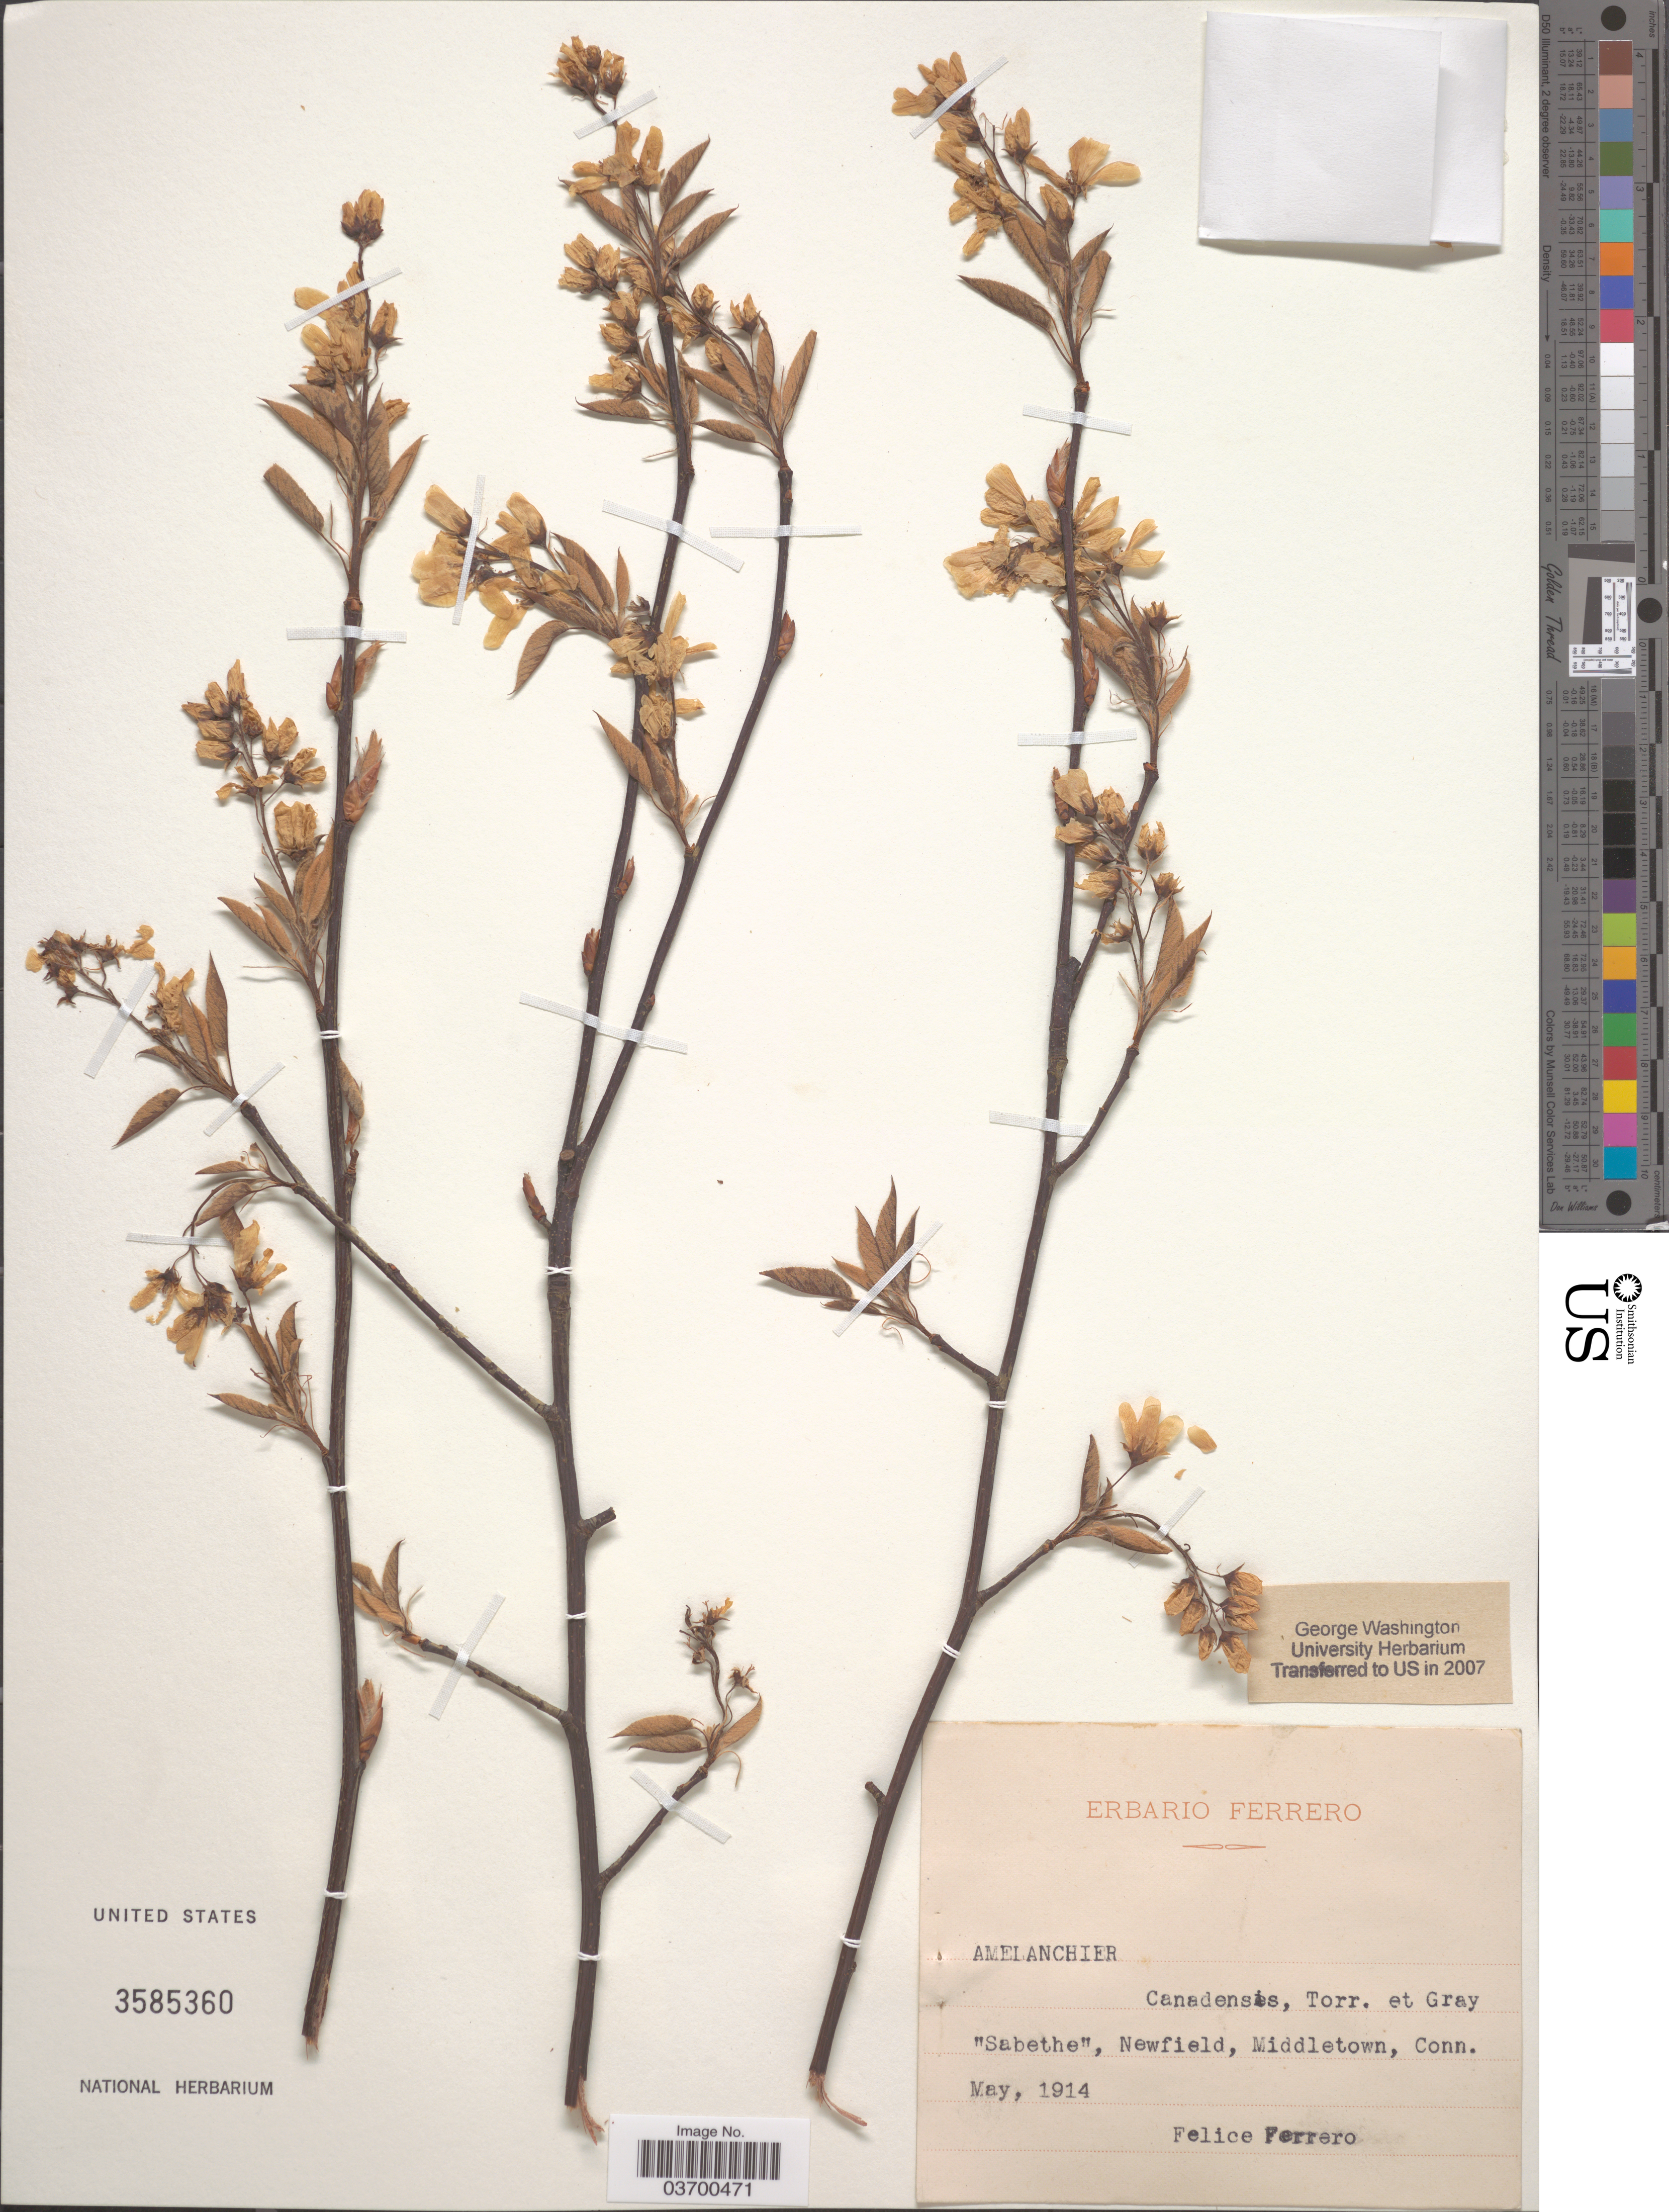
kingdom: Plantae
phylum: Tracheophyta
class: Magnoliopsida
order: Rosales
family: Rosaceae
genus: Amelanchier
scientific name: Amelanchier canadensis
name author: (L.) Medic.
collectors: F. Ferrero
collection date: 1914-05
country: United States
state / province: Connecticut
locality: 'Sabathe', Newfield, Middletown.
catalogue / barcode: US 3585360